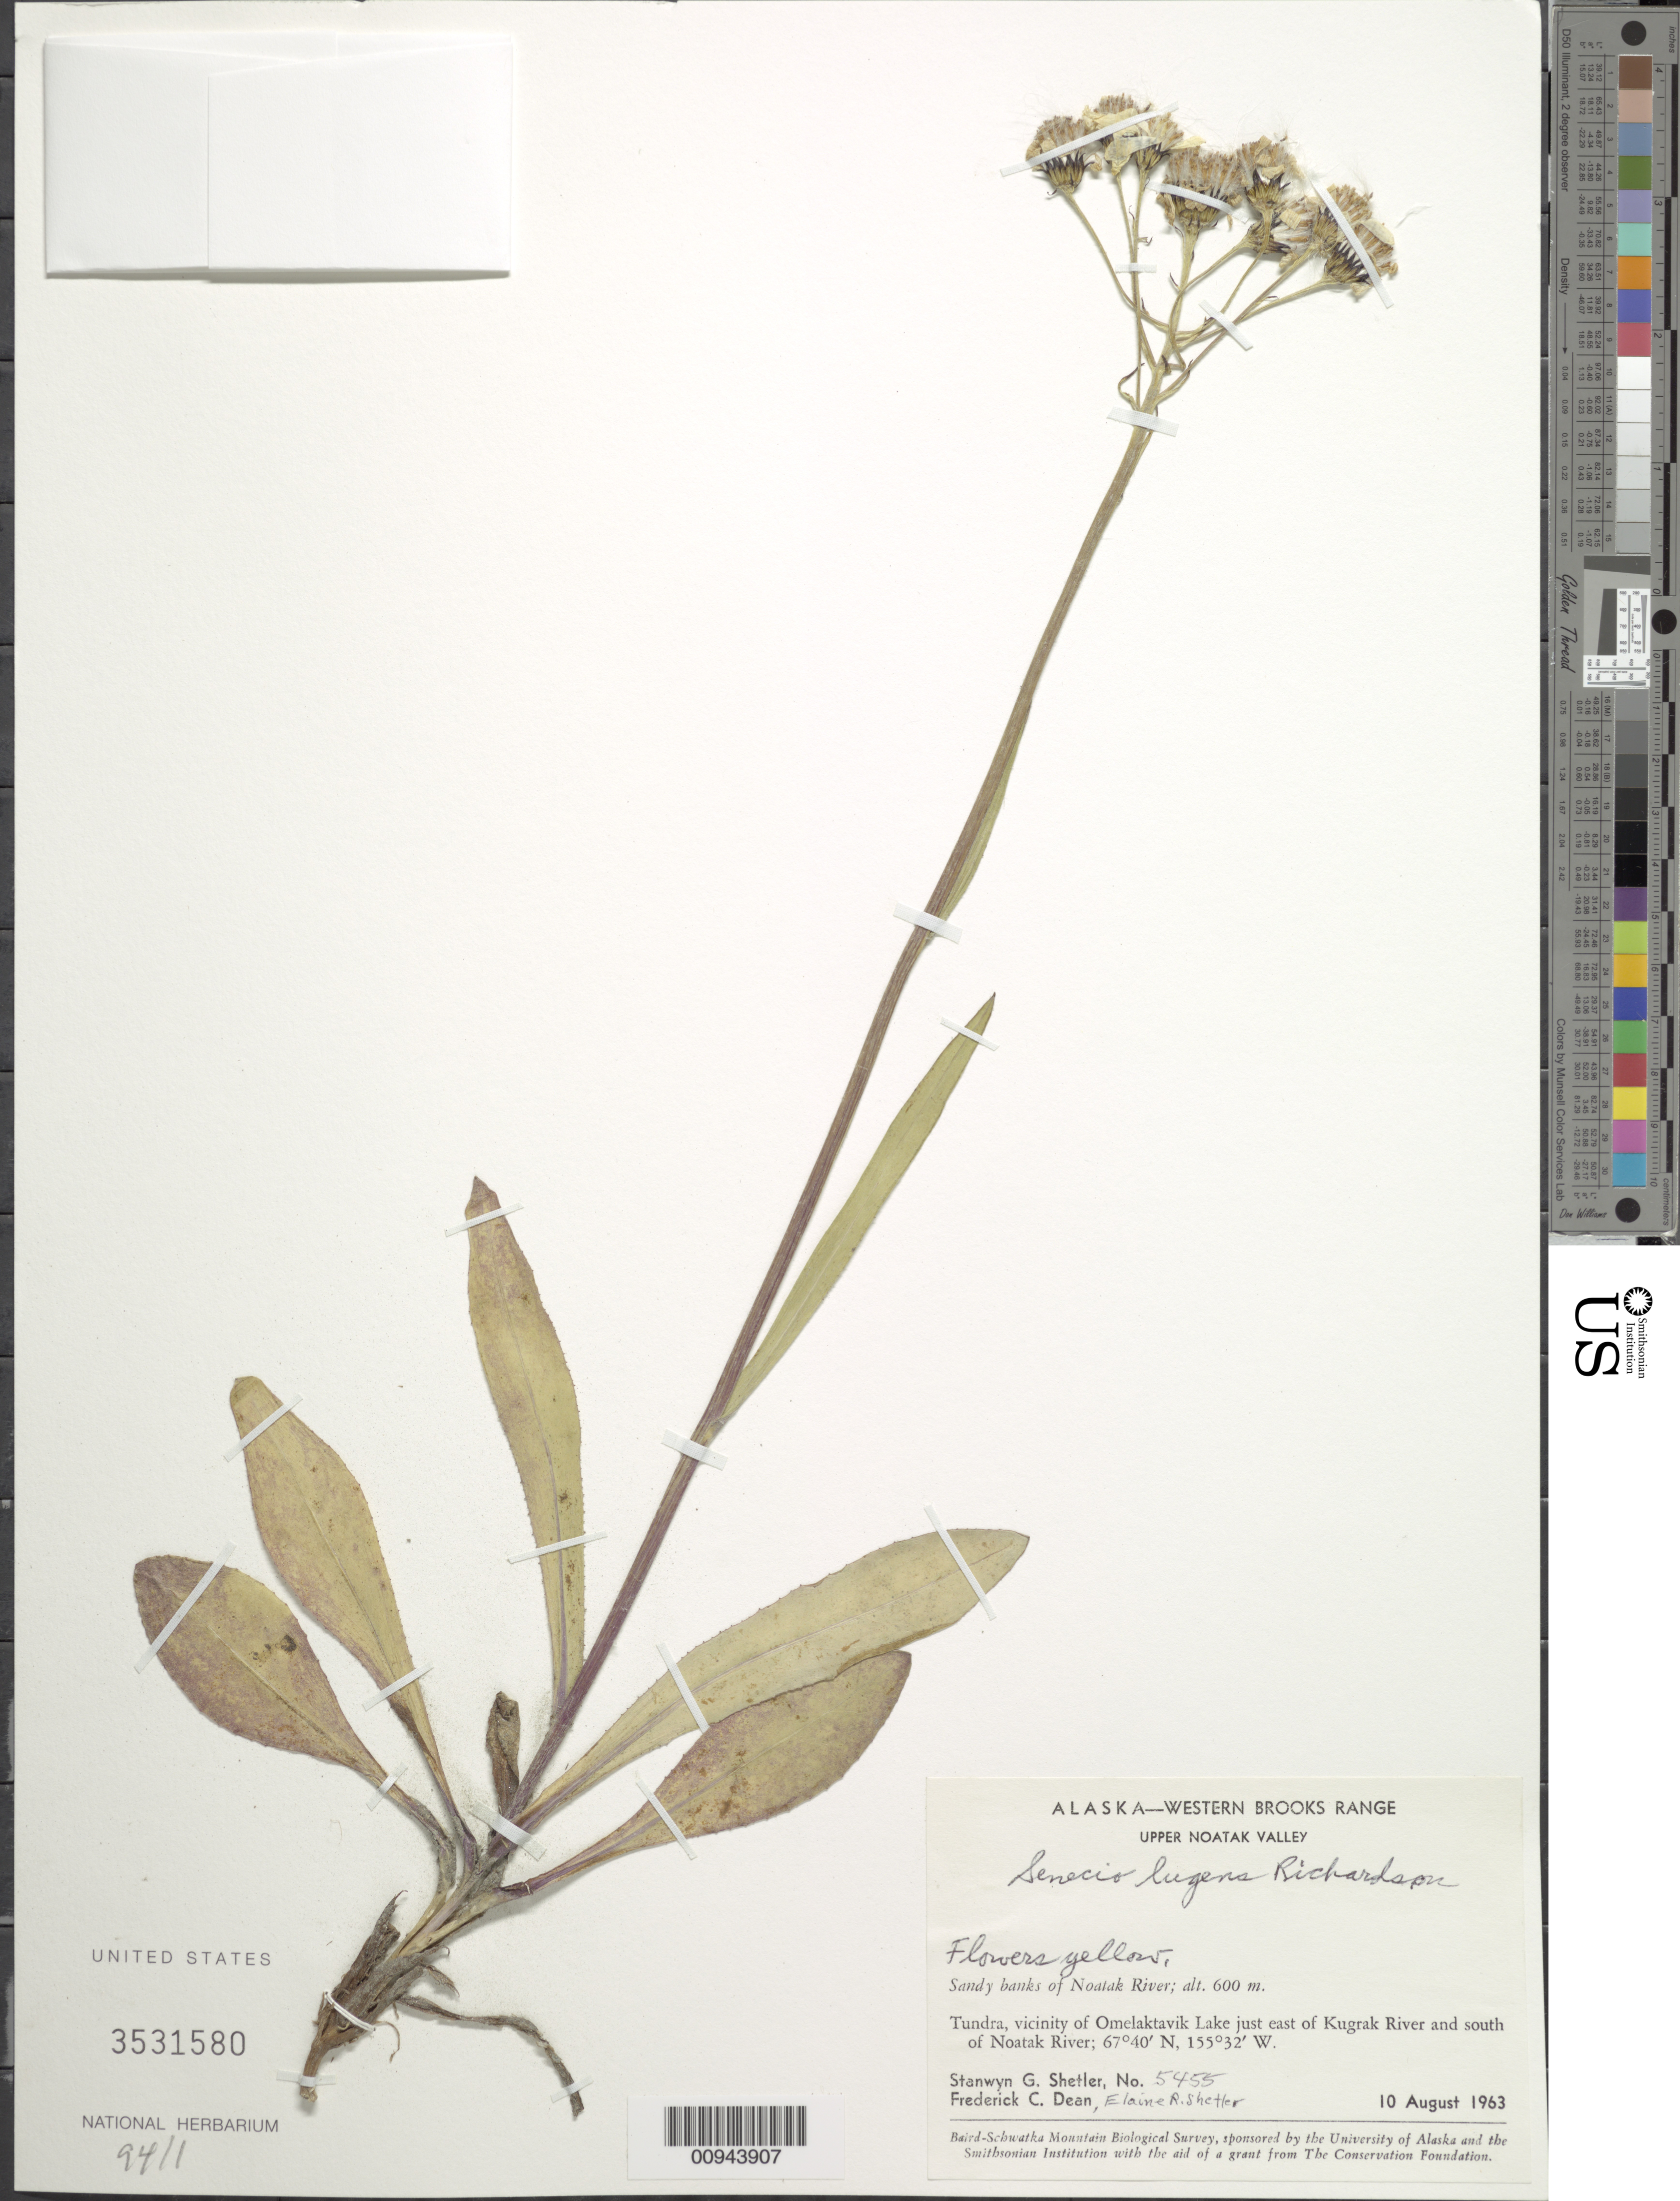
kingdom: Plantae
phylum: Tracheophyta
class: Magnoliopsida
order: Asterales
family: Asteraceae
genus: Senecio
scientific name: Senecio lugens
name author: Richardson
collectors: S. Shetler, F. C. Dean & E. R. Shetler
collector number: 5455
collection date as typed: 10 Aug 1963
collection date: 1963-08-10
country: United States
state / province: Alaska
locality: Vicinity of Omelaktavik Lake just east of Kugrak River and south of Noatak River. Western Brooks Range, Upper Noatak Valley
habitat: Tundra. Sandy banks of Noatak River.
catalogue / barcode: US 3531580